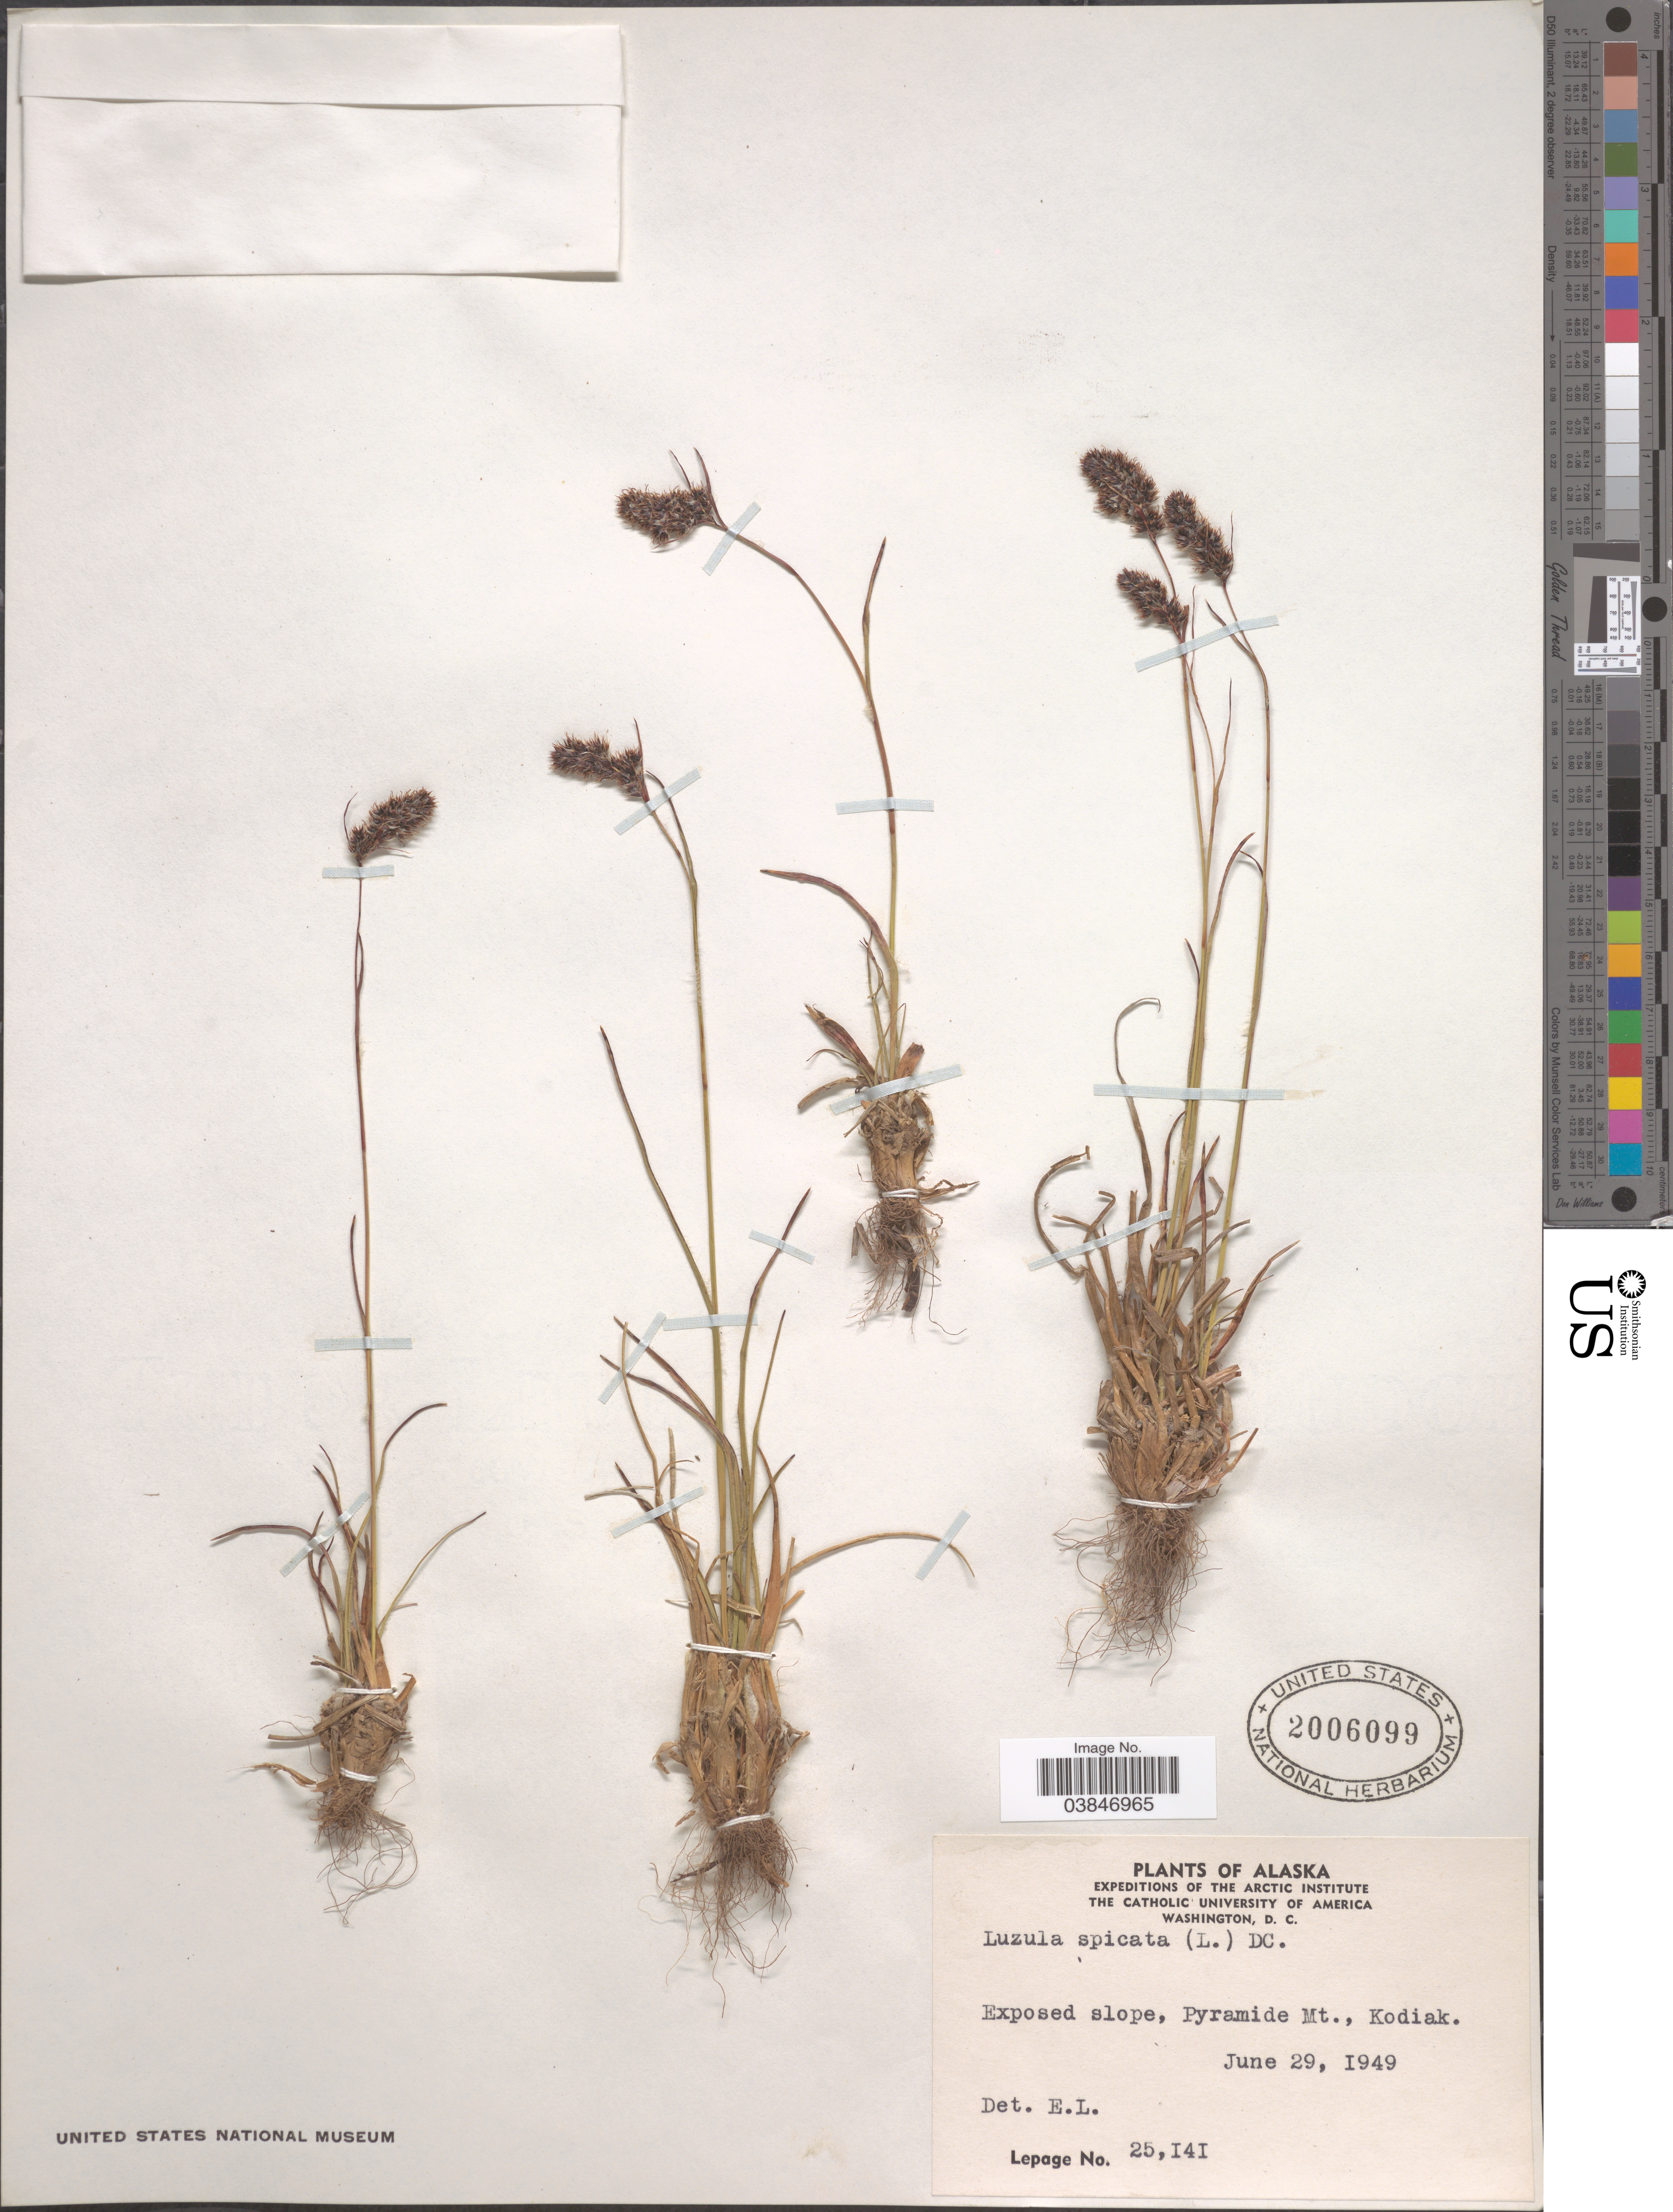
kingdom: Plantae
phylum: Tracheophyta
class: Liliopsida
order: Poales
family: Juncaceae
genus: Luzula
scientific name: Luzula spicata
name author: (L.) DC.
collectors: -. LePage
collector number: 25141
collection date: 1949-06-29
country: United States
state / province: Alaska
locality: Pyramide Mt., Kodiak.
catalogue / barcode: US 2006099